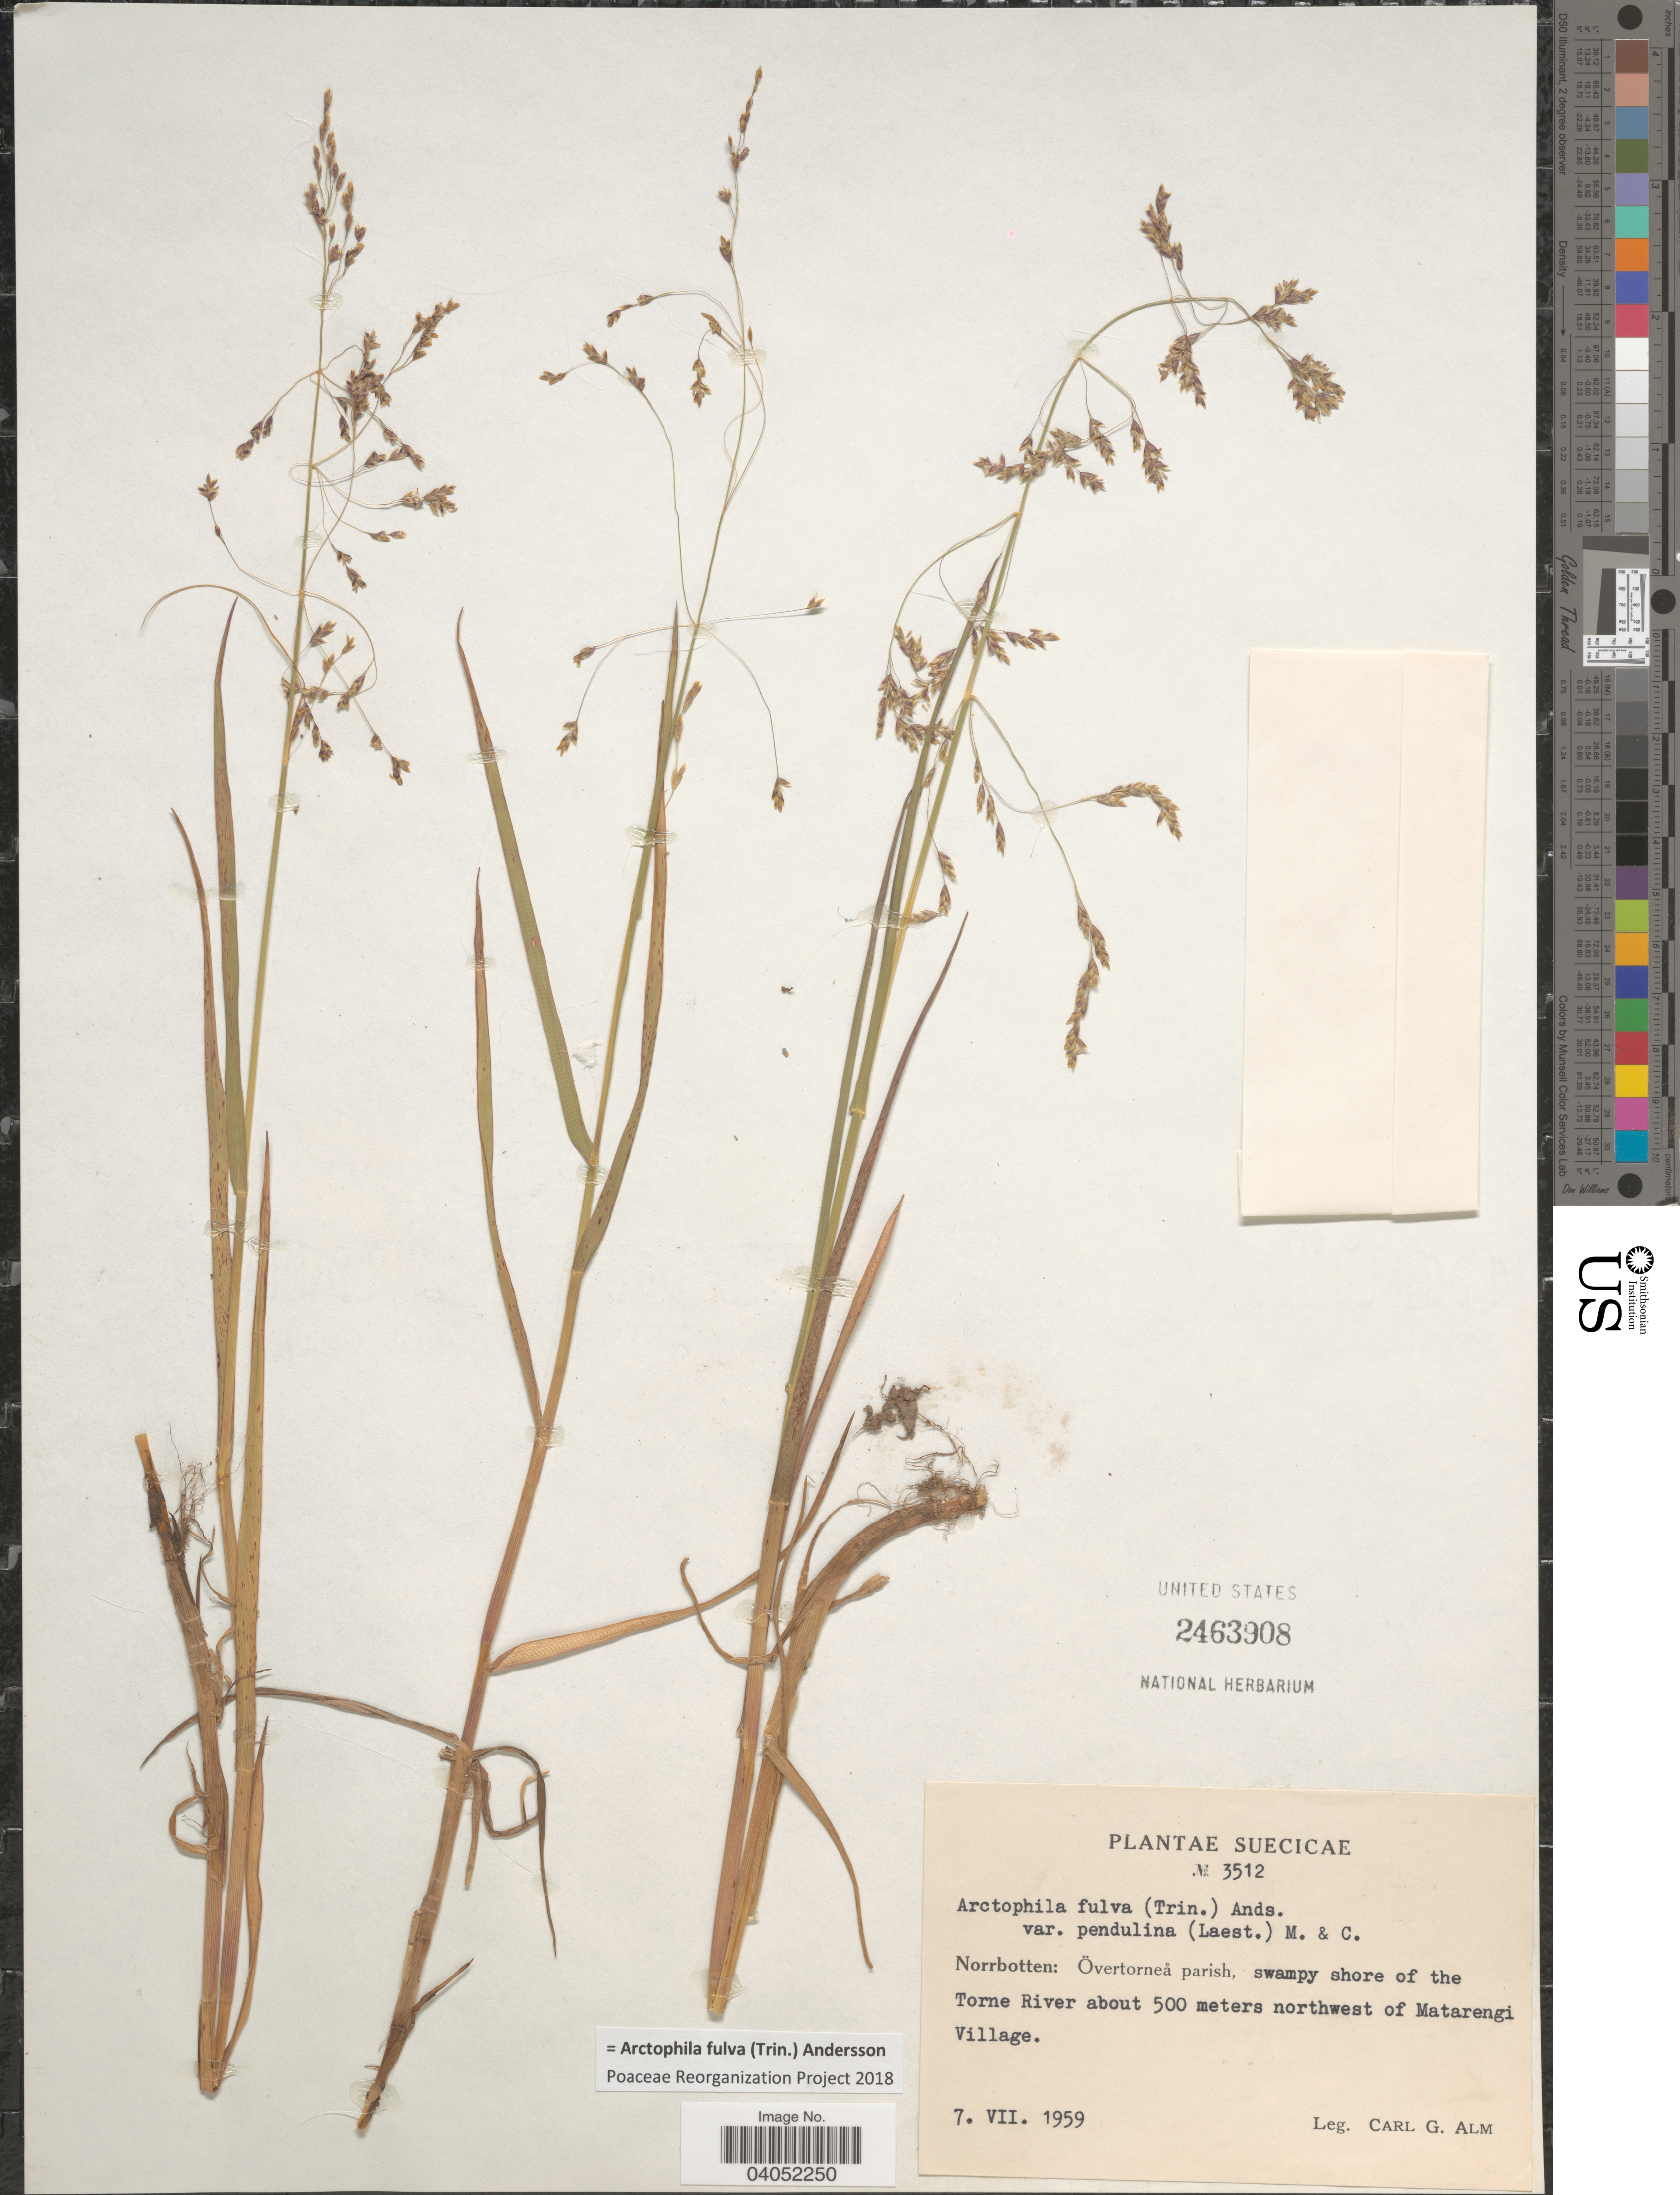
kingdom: Plantae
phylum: Tracheophyta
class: Liliopsida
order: Poales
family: Poaceae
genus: Arctophila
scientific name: Arctophila fulva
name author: (Trin.) Andersson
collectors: C. G. Alm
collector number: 3512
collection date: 1959-07-07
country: Sweden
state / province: Norrbotten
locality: Suecicae. Norrbotten: Övertorneå parish, swampy shore of the Torne River about 500 meters northwest of Matarengi Village.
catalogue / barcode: US 2463908